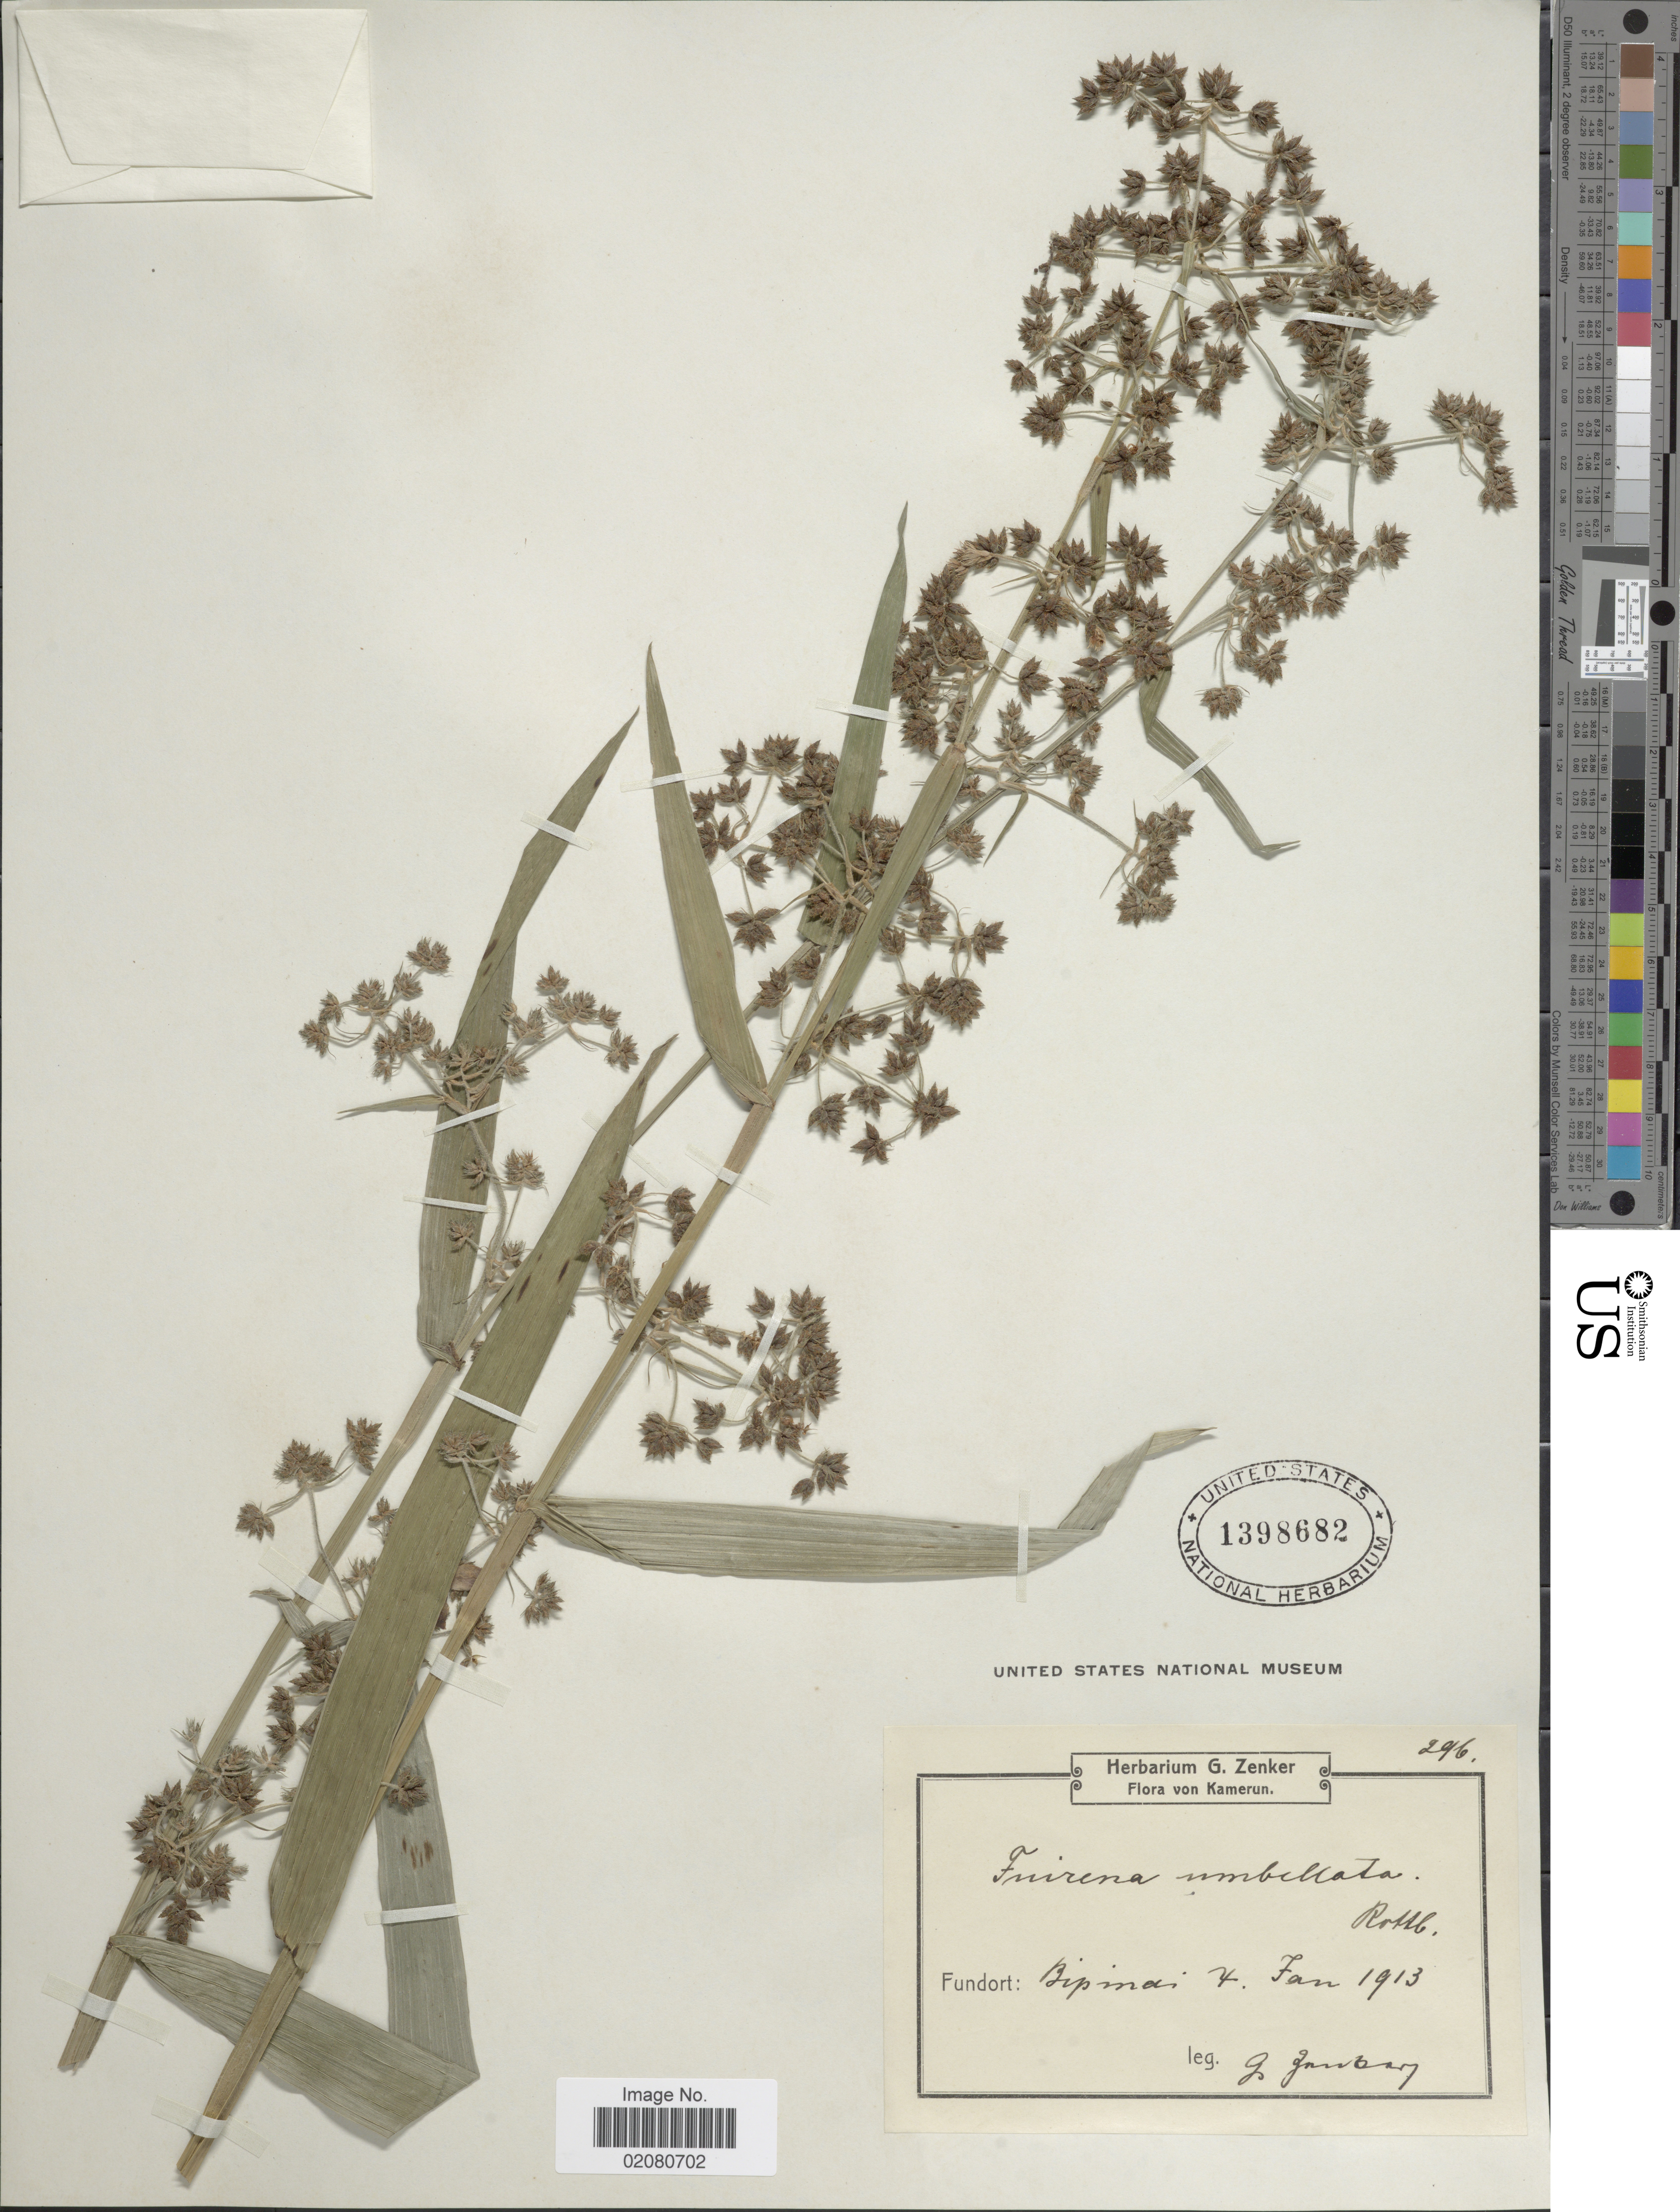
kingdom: Plantae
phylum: Tracheophyta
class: Liliopsida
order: Poales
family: Cyperaceae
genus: Fuirena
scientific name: Fuirena umbellata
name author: Rottb.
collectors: G. A. Zenker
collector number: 296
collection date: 1913-01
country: Cameroon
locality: Kamerun, Fundort: Bipindi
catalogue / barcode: US 1398682